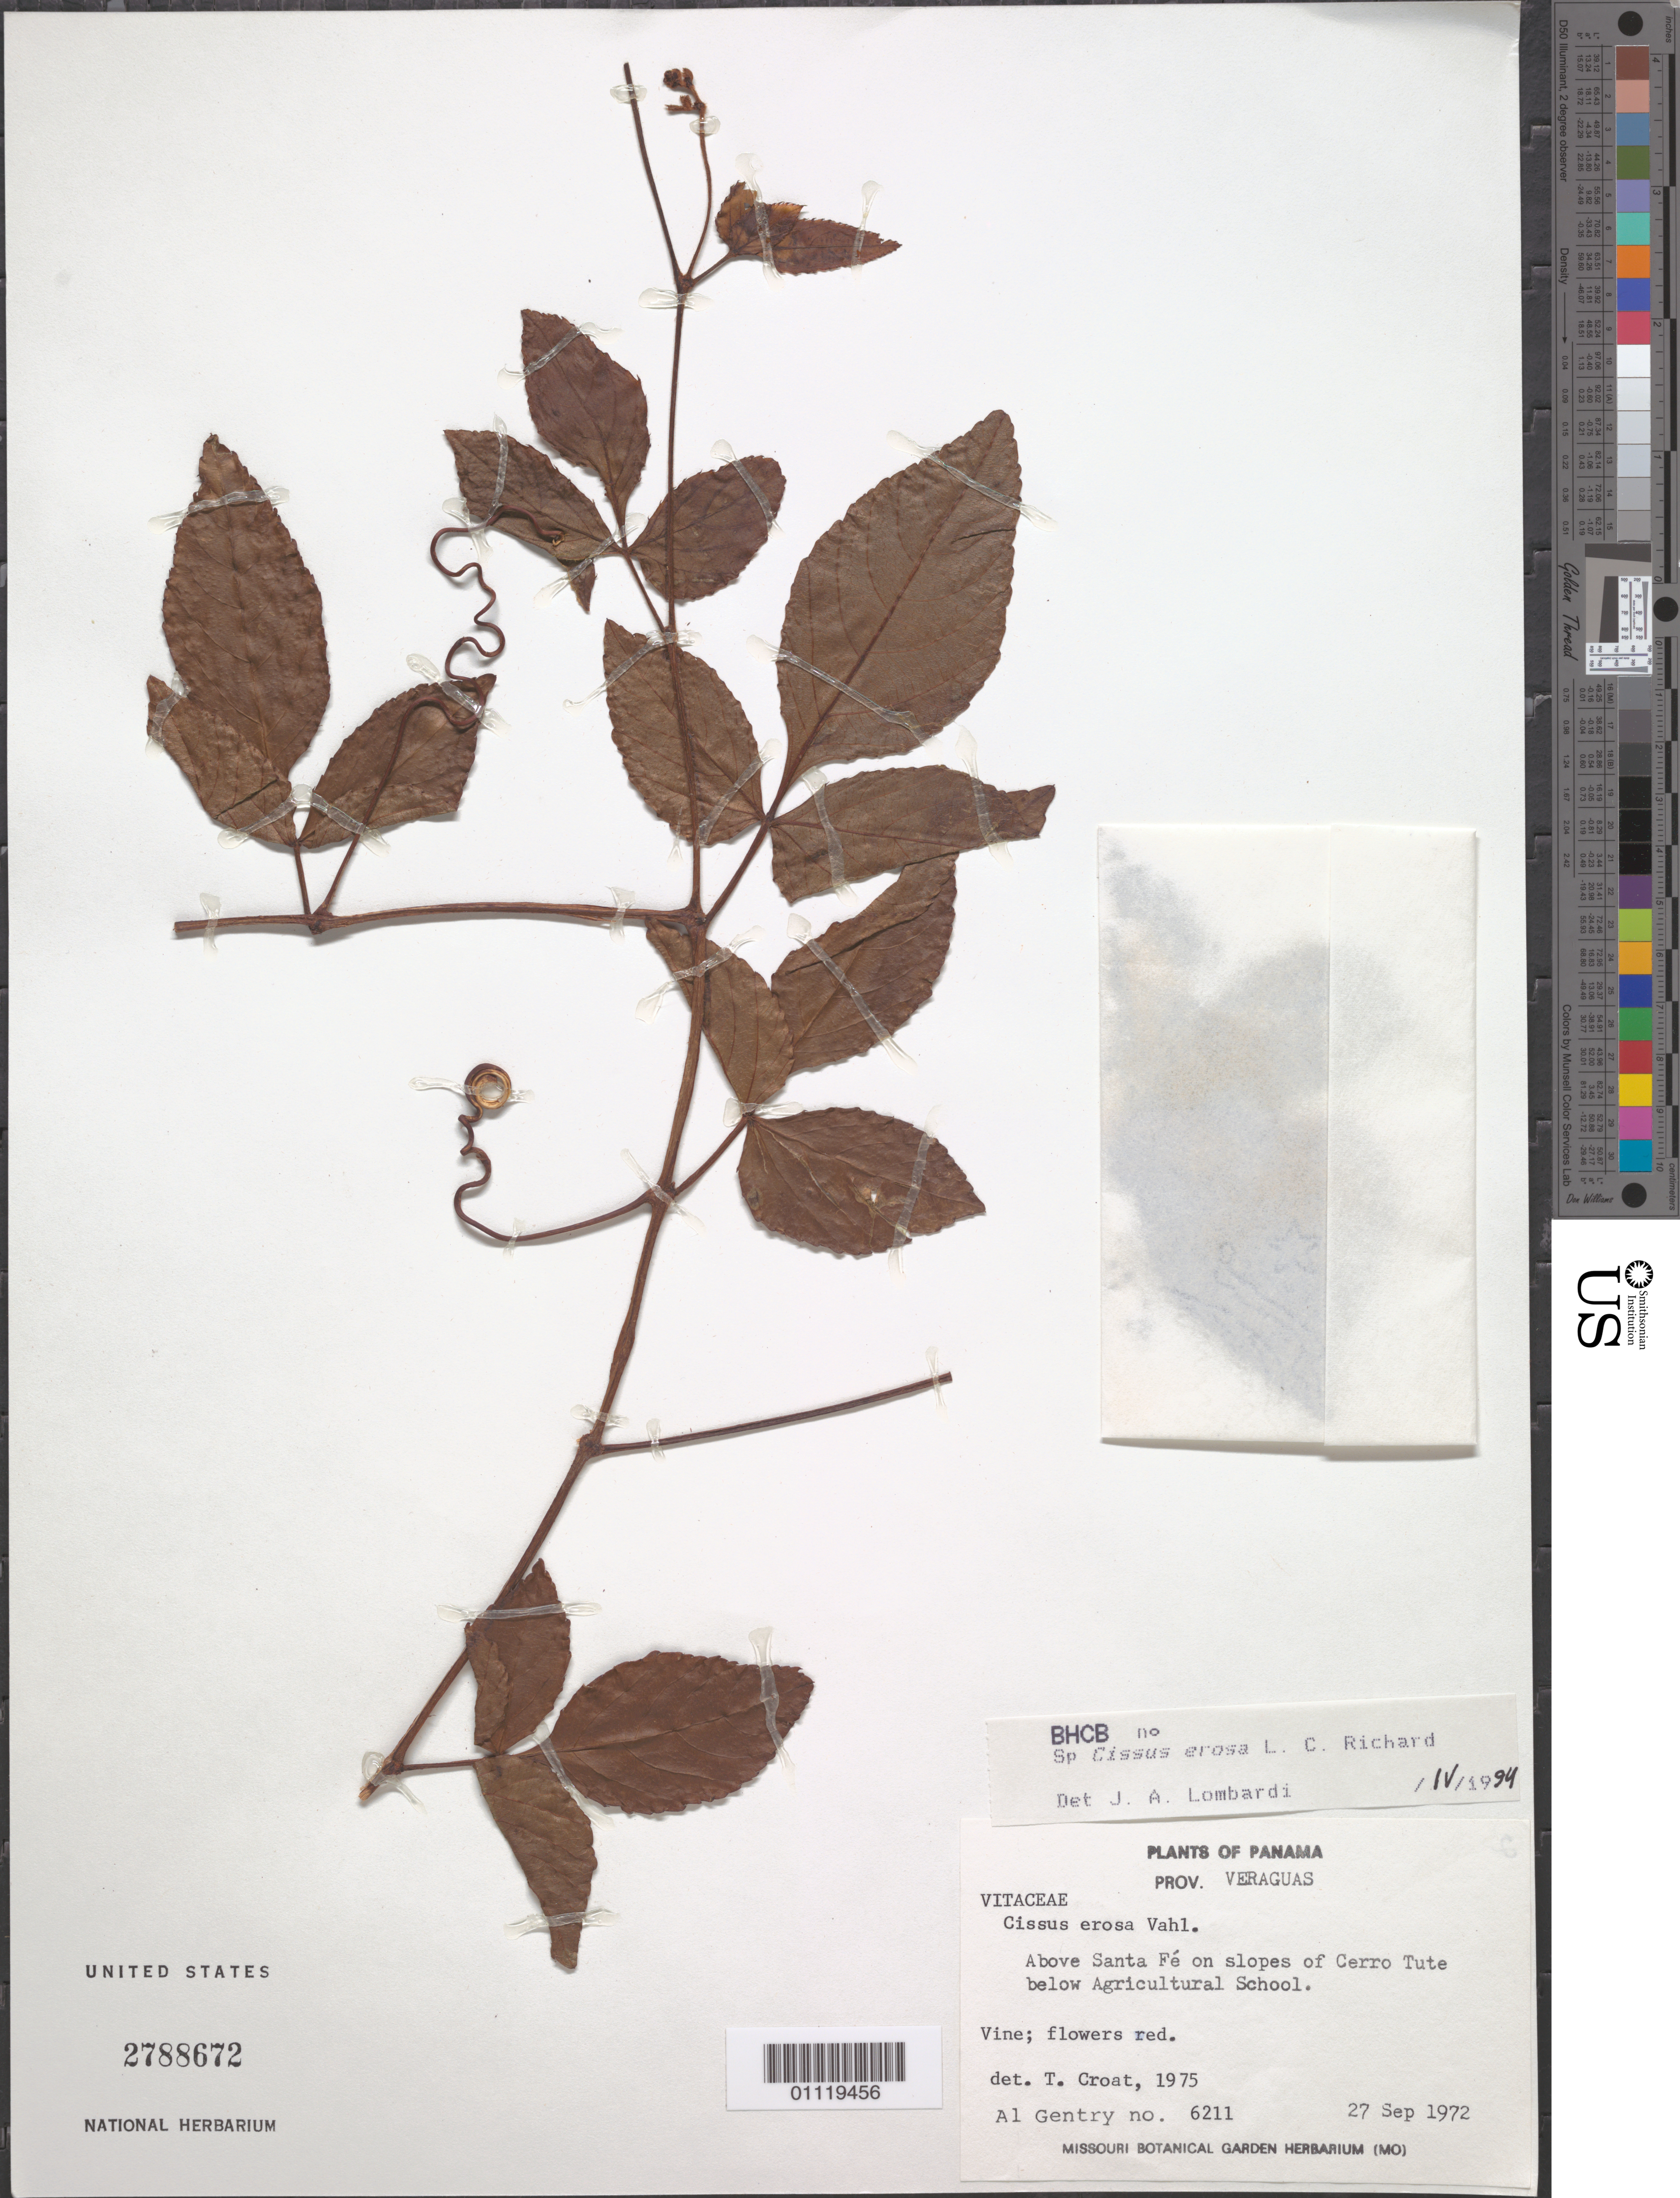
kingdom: Plantae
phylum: Tracheophyta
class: Magnoliopsida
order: Vitales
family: Vitaceae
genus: Cissus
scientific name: Cissus erosa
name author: Rich.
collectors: A. H. Gentry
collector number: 6211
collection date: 1972-09-27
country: Panama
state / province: Veraguas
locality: Above Santa Fe on slopes of Cerro Tute below Agricultural School.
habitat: Vine.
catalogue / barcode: US 2788672